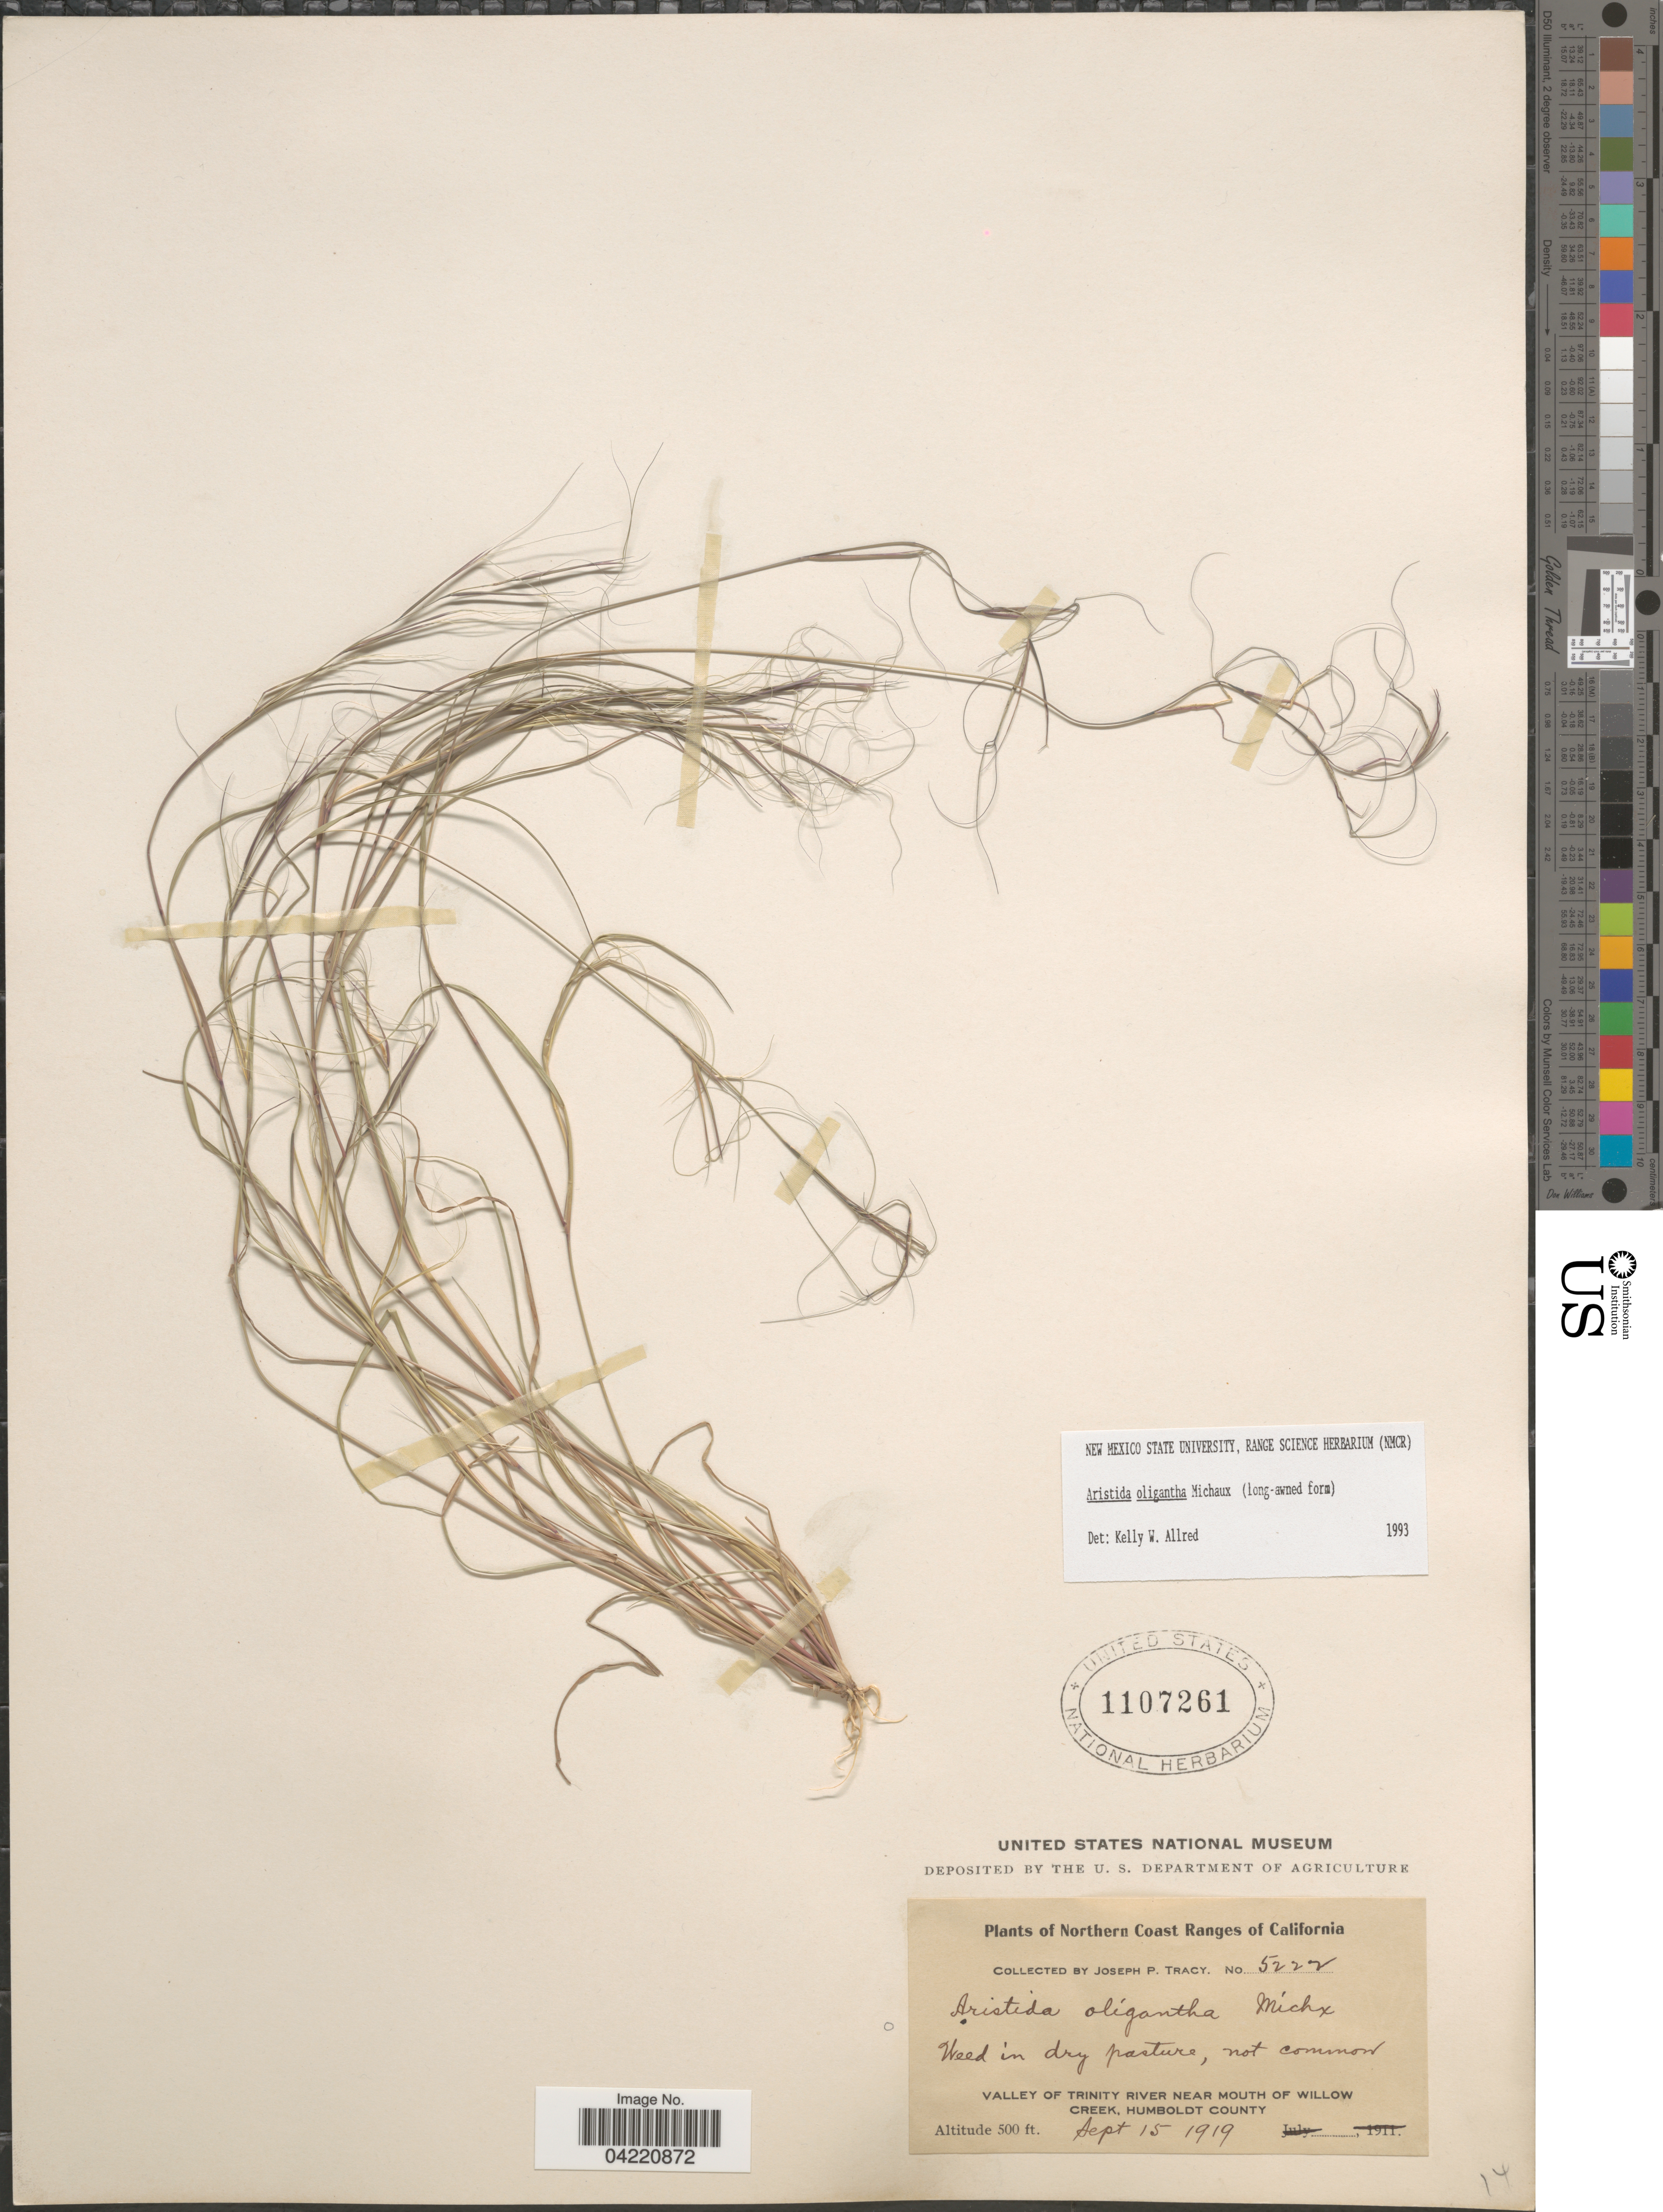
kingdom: Plantae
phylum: Tracheophyta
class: Liliopsida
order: Poales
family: Poaceae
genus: Aristida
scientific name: Aristida oligantha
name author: Michx.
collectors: J. Tracy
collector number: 5222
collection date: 1919-09-15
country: United States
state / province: California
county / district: Humboldt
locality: Northern Coast Ranges of California. Valley of Trinity River near mouth of Willow Creek, Humboldt County.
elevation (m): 152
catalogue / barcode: US 1107261